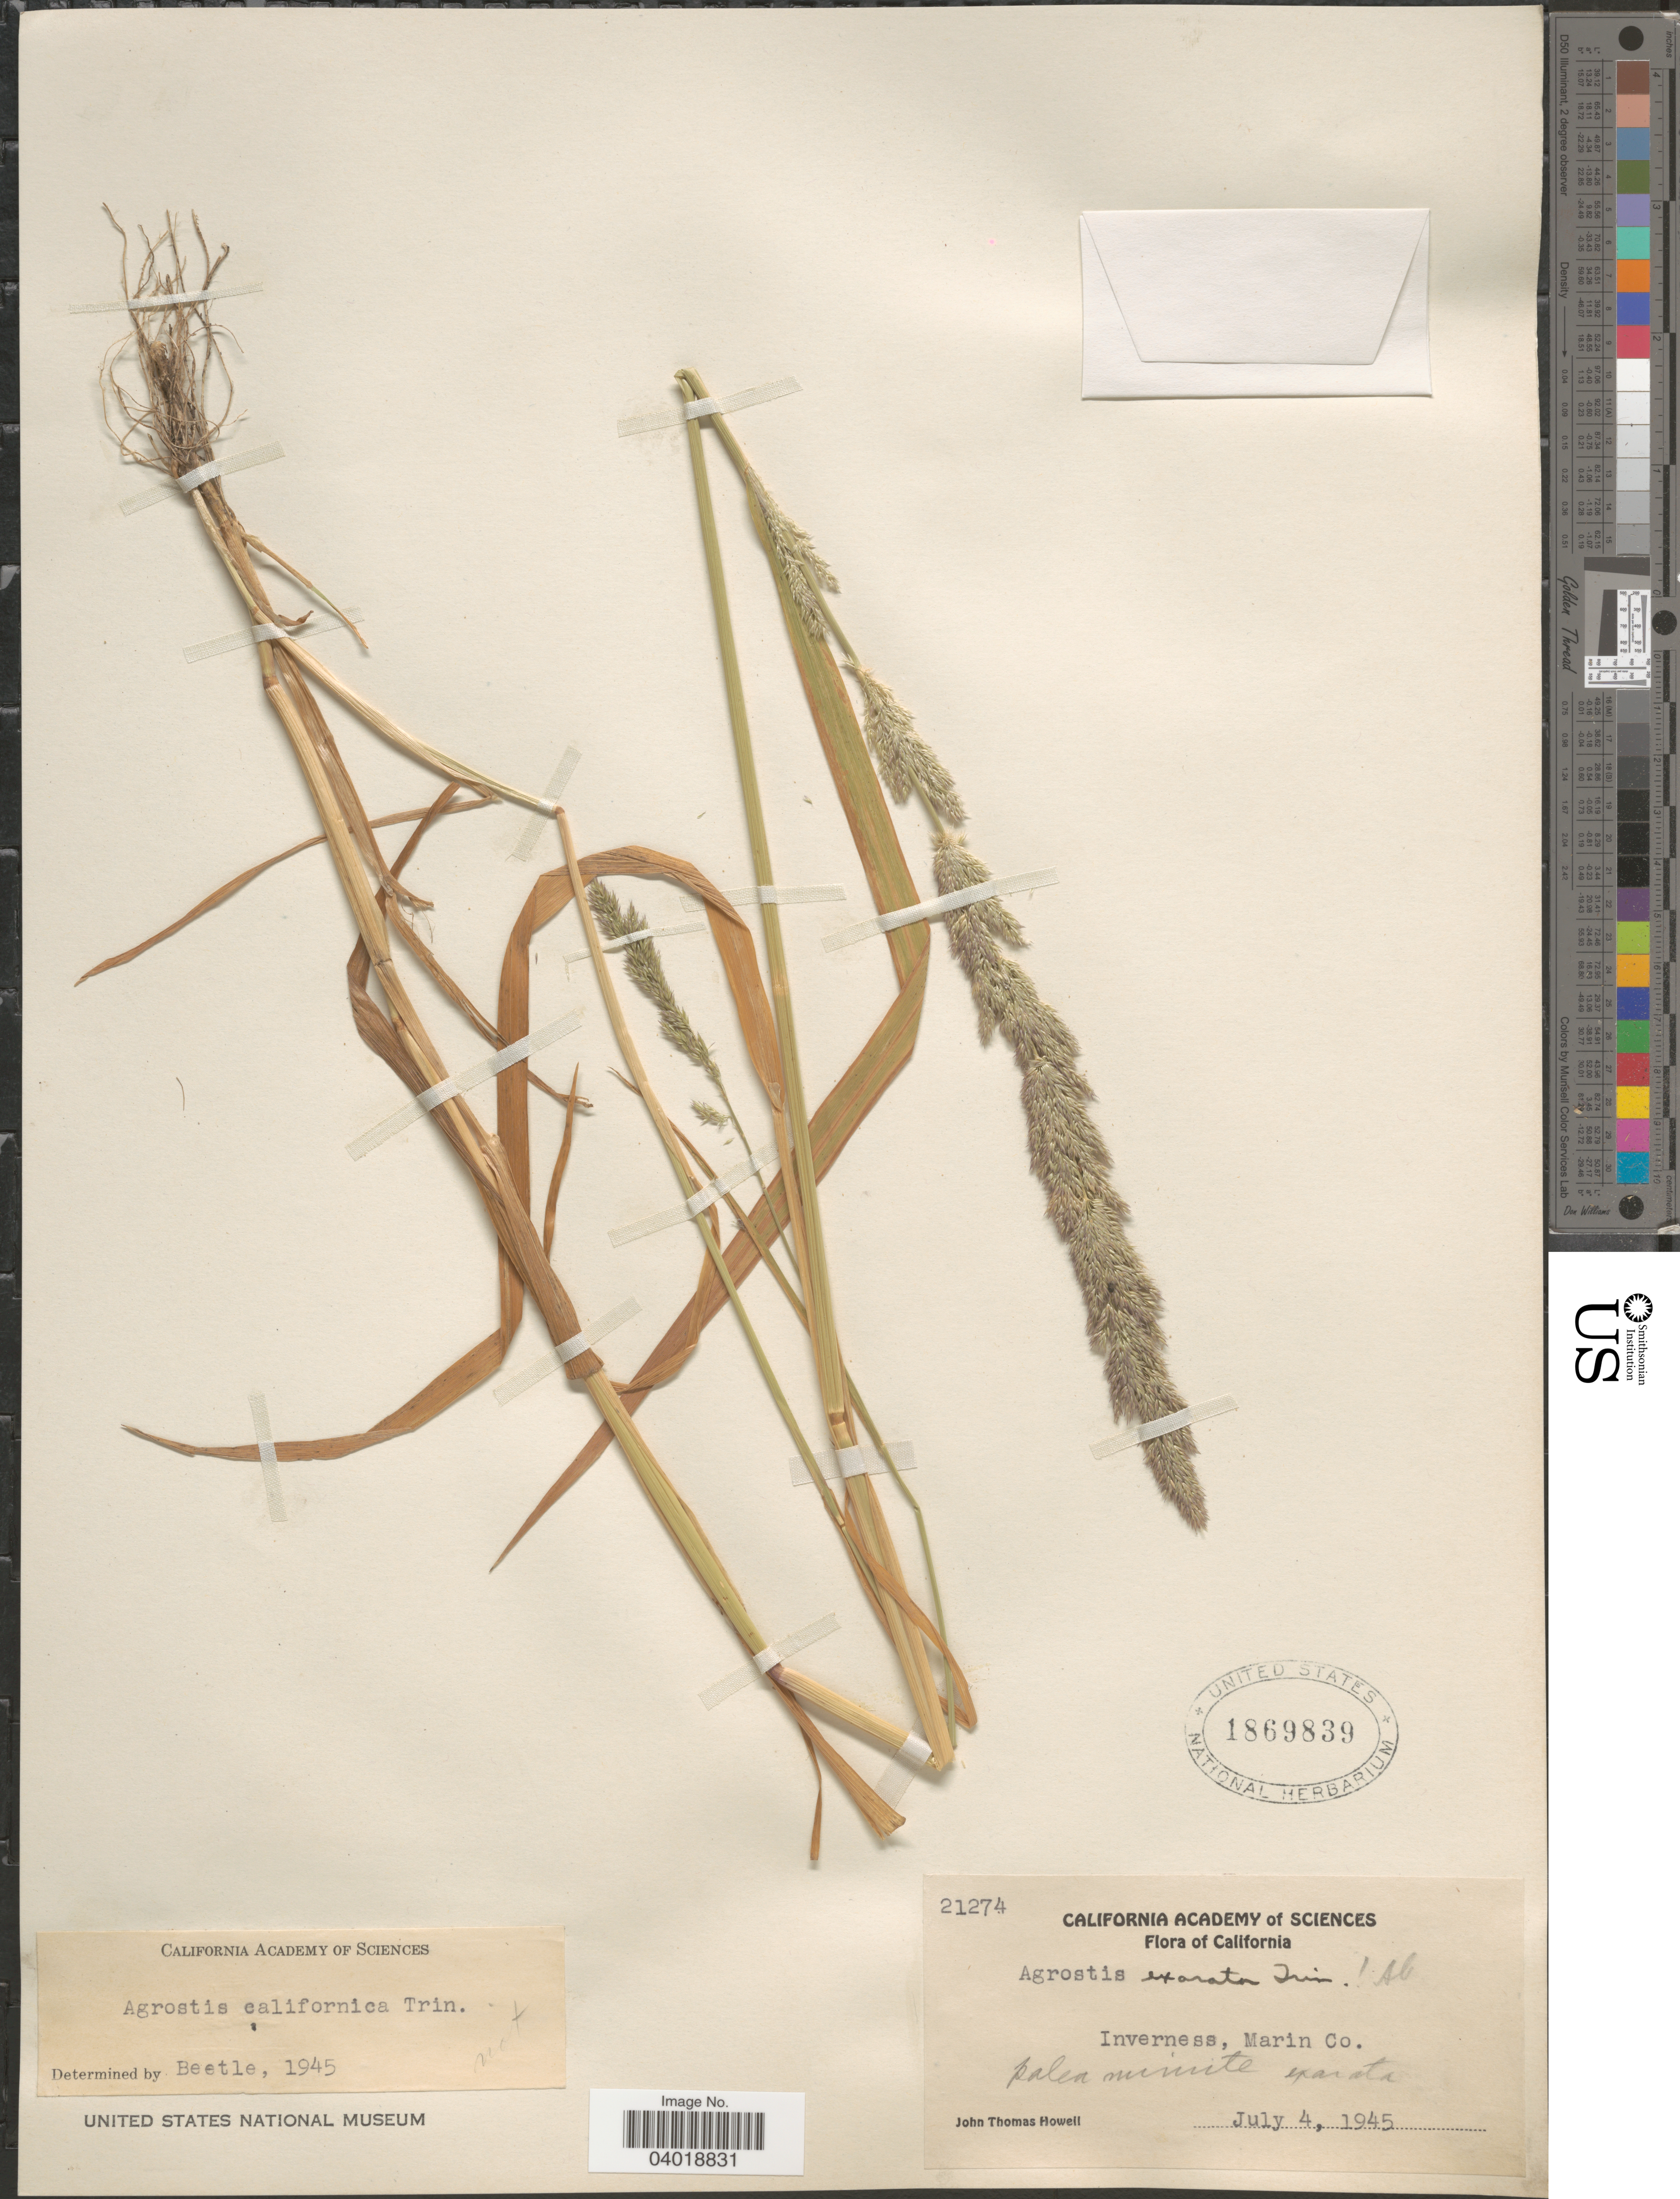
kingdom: Plantae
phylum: Tracheophyta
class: Liliopsida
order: Poales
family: Poaceae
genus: Agrostis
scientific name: Agrostis exarata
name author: Trin.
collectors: J. T. Howell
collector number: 21274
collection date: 1945-07-04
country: United States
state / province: California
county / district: Marin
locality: Inverness, Marin Co.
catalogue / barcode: US 1869839